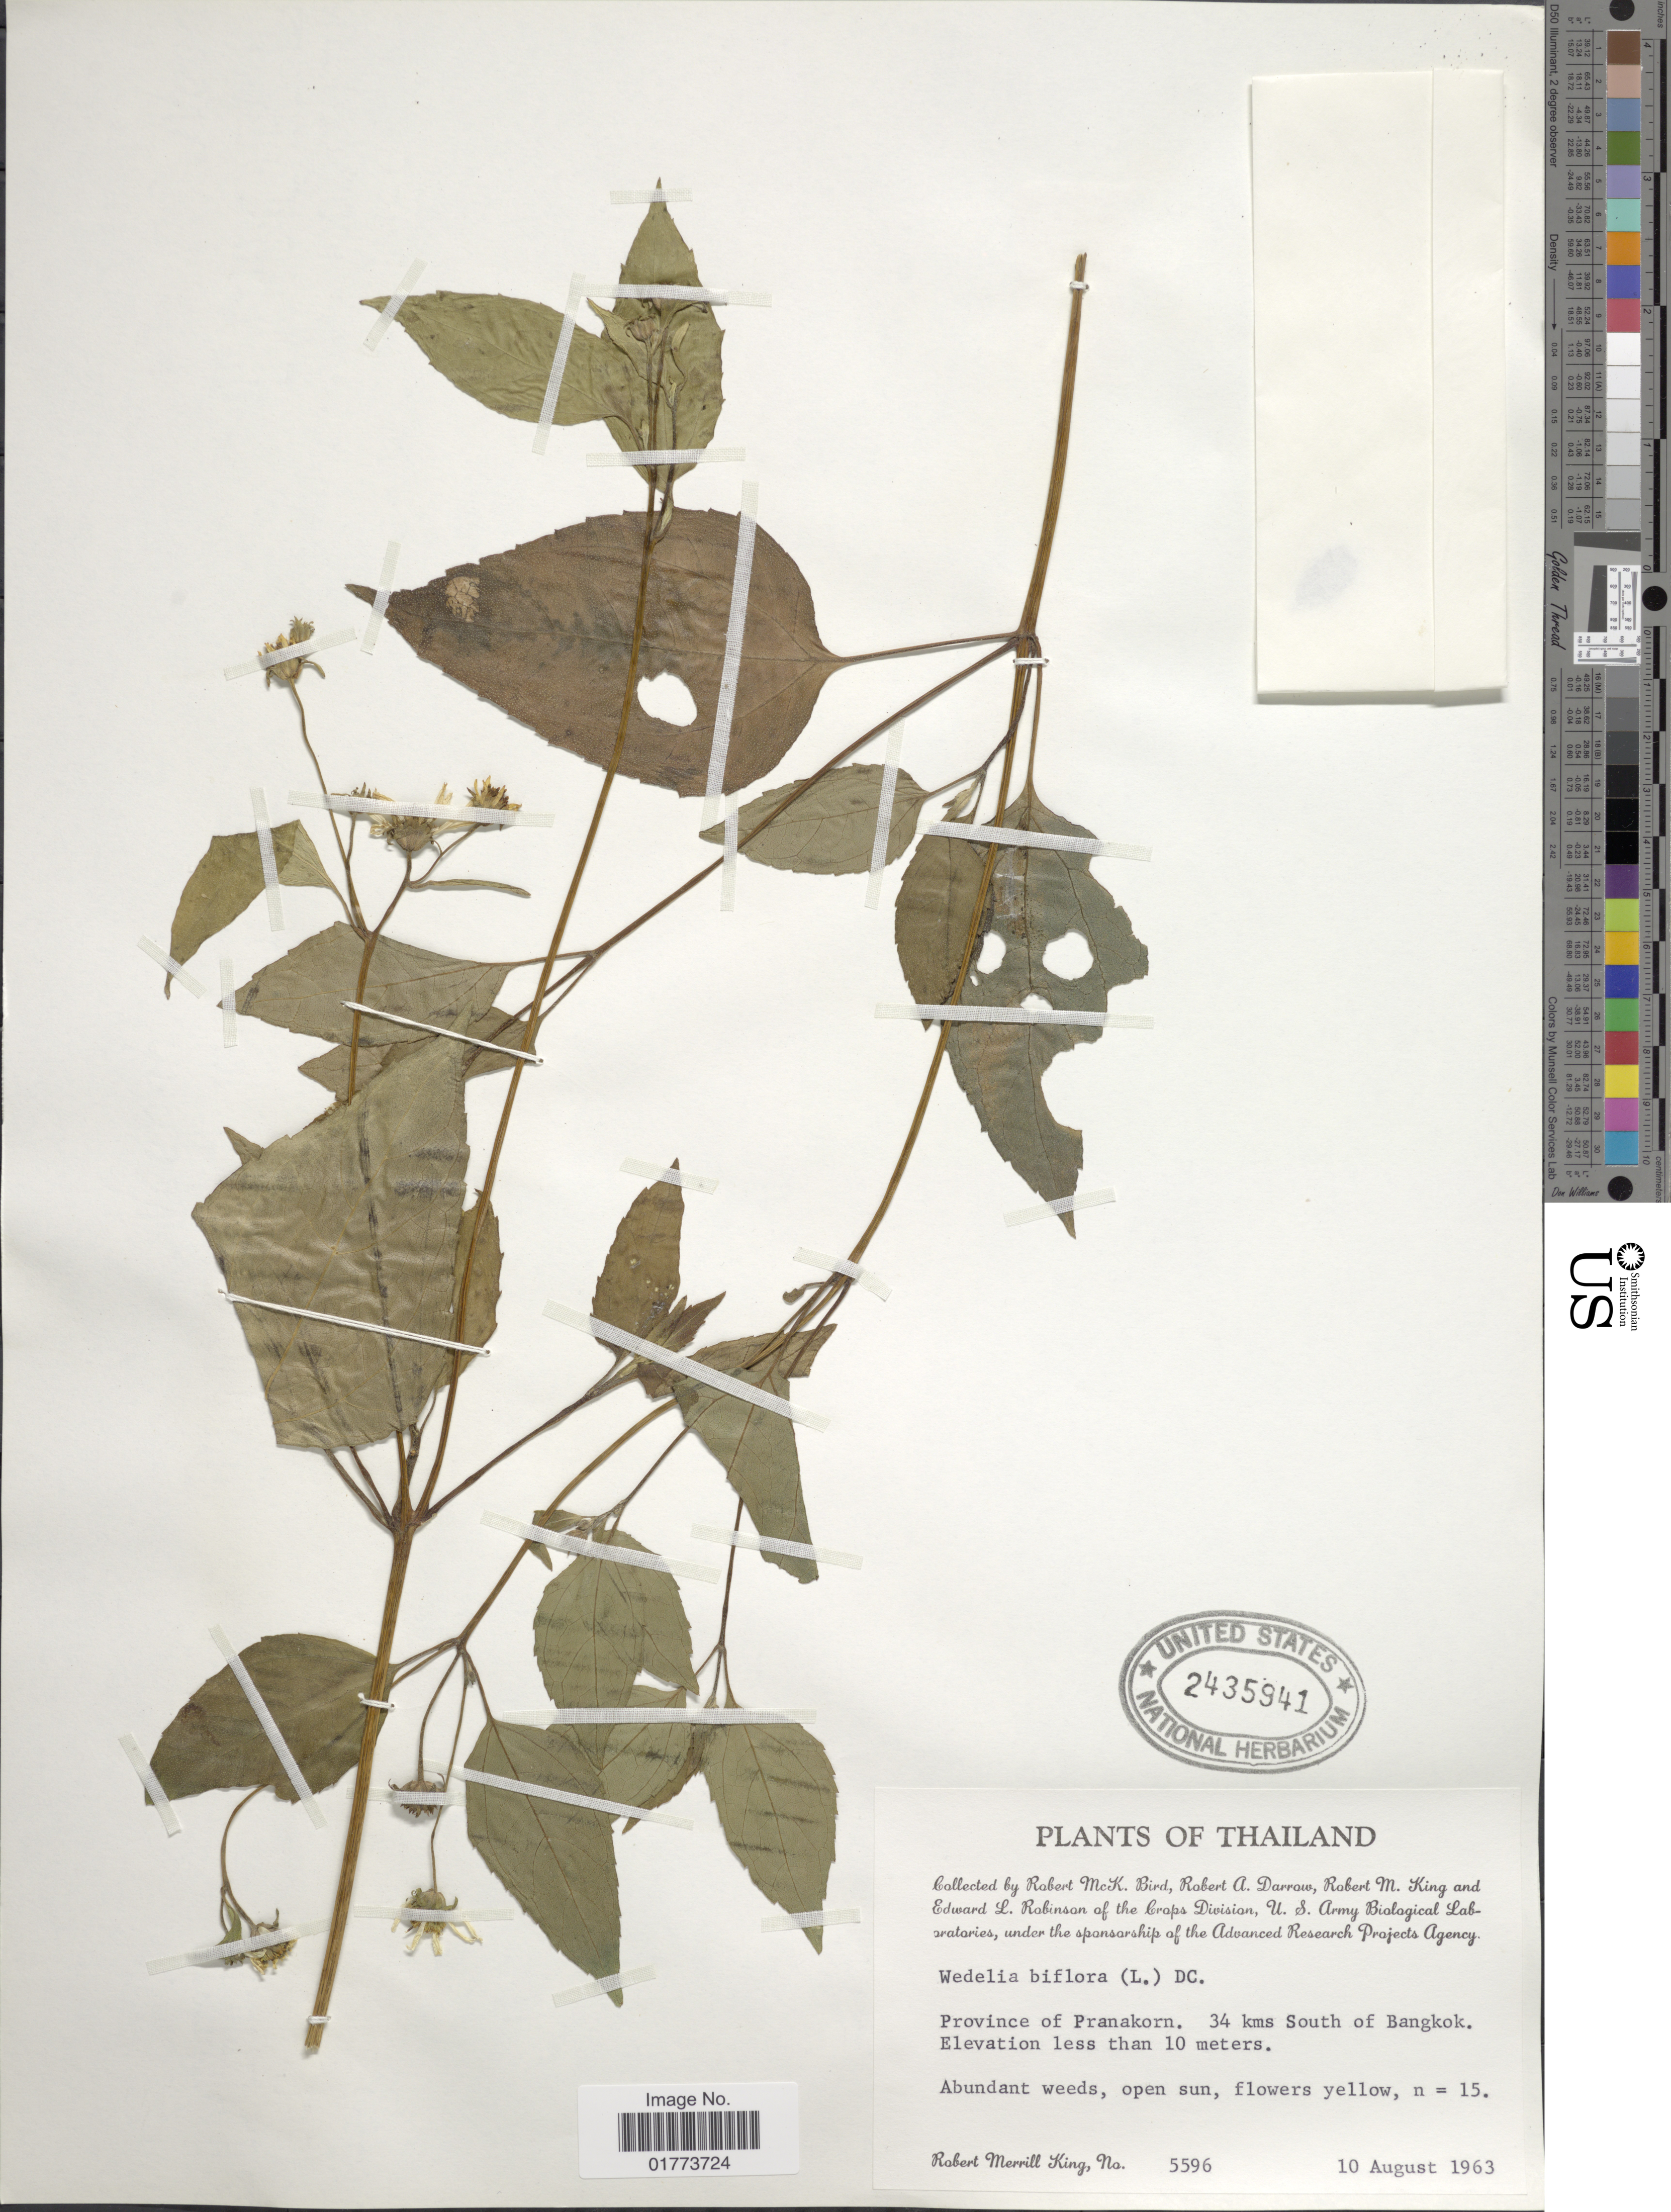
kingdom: Plantae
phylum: Tracheophyta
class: Magnoliopsida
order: Asterales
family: Asteraceae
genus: Wollastonia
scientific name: Wollastonia biflora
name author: (L.) DC.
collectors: R. M. Bird, R. A. Darrow, R. M. King & E. L. Robinson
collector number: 5596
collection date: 1963-08-10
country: Thailand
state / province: Bangkok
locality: Province of Pranakorn. 34 kms South of Bangkok.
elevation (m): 10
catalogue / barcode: US 2435941